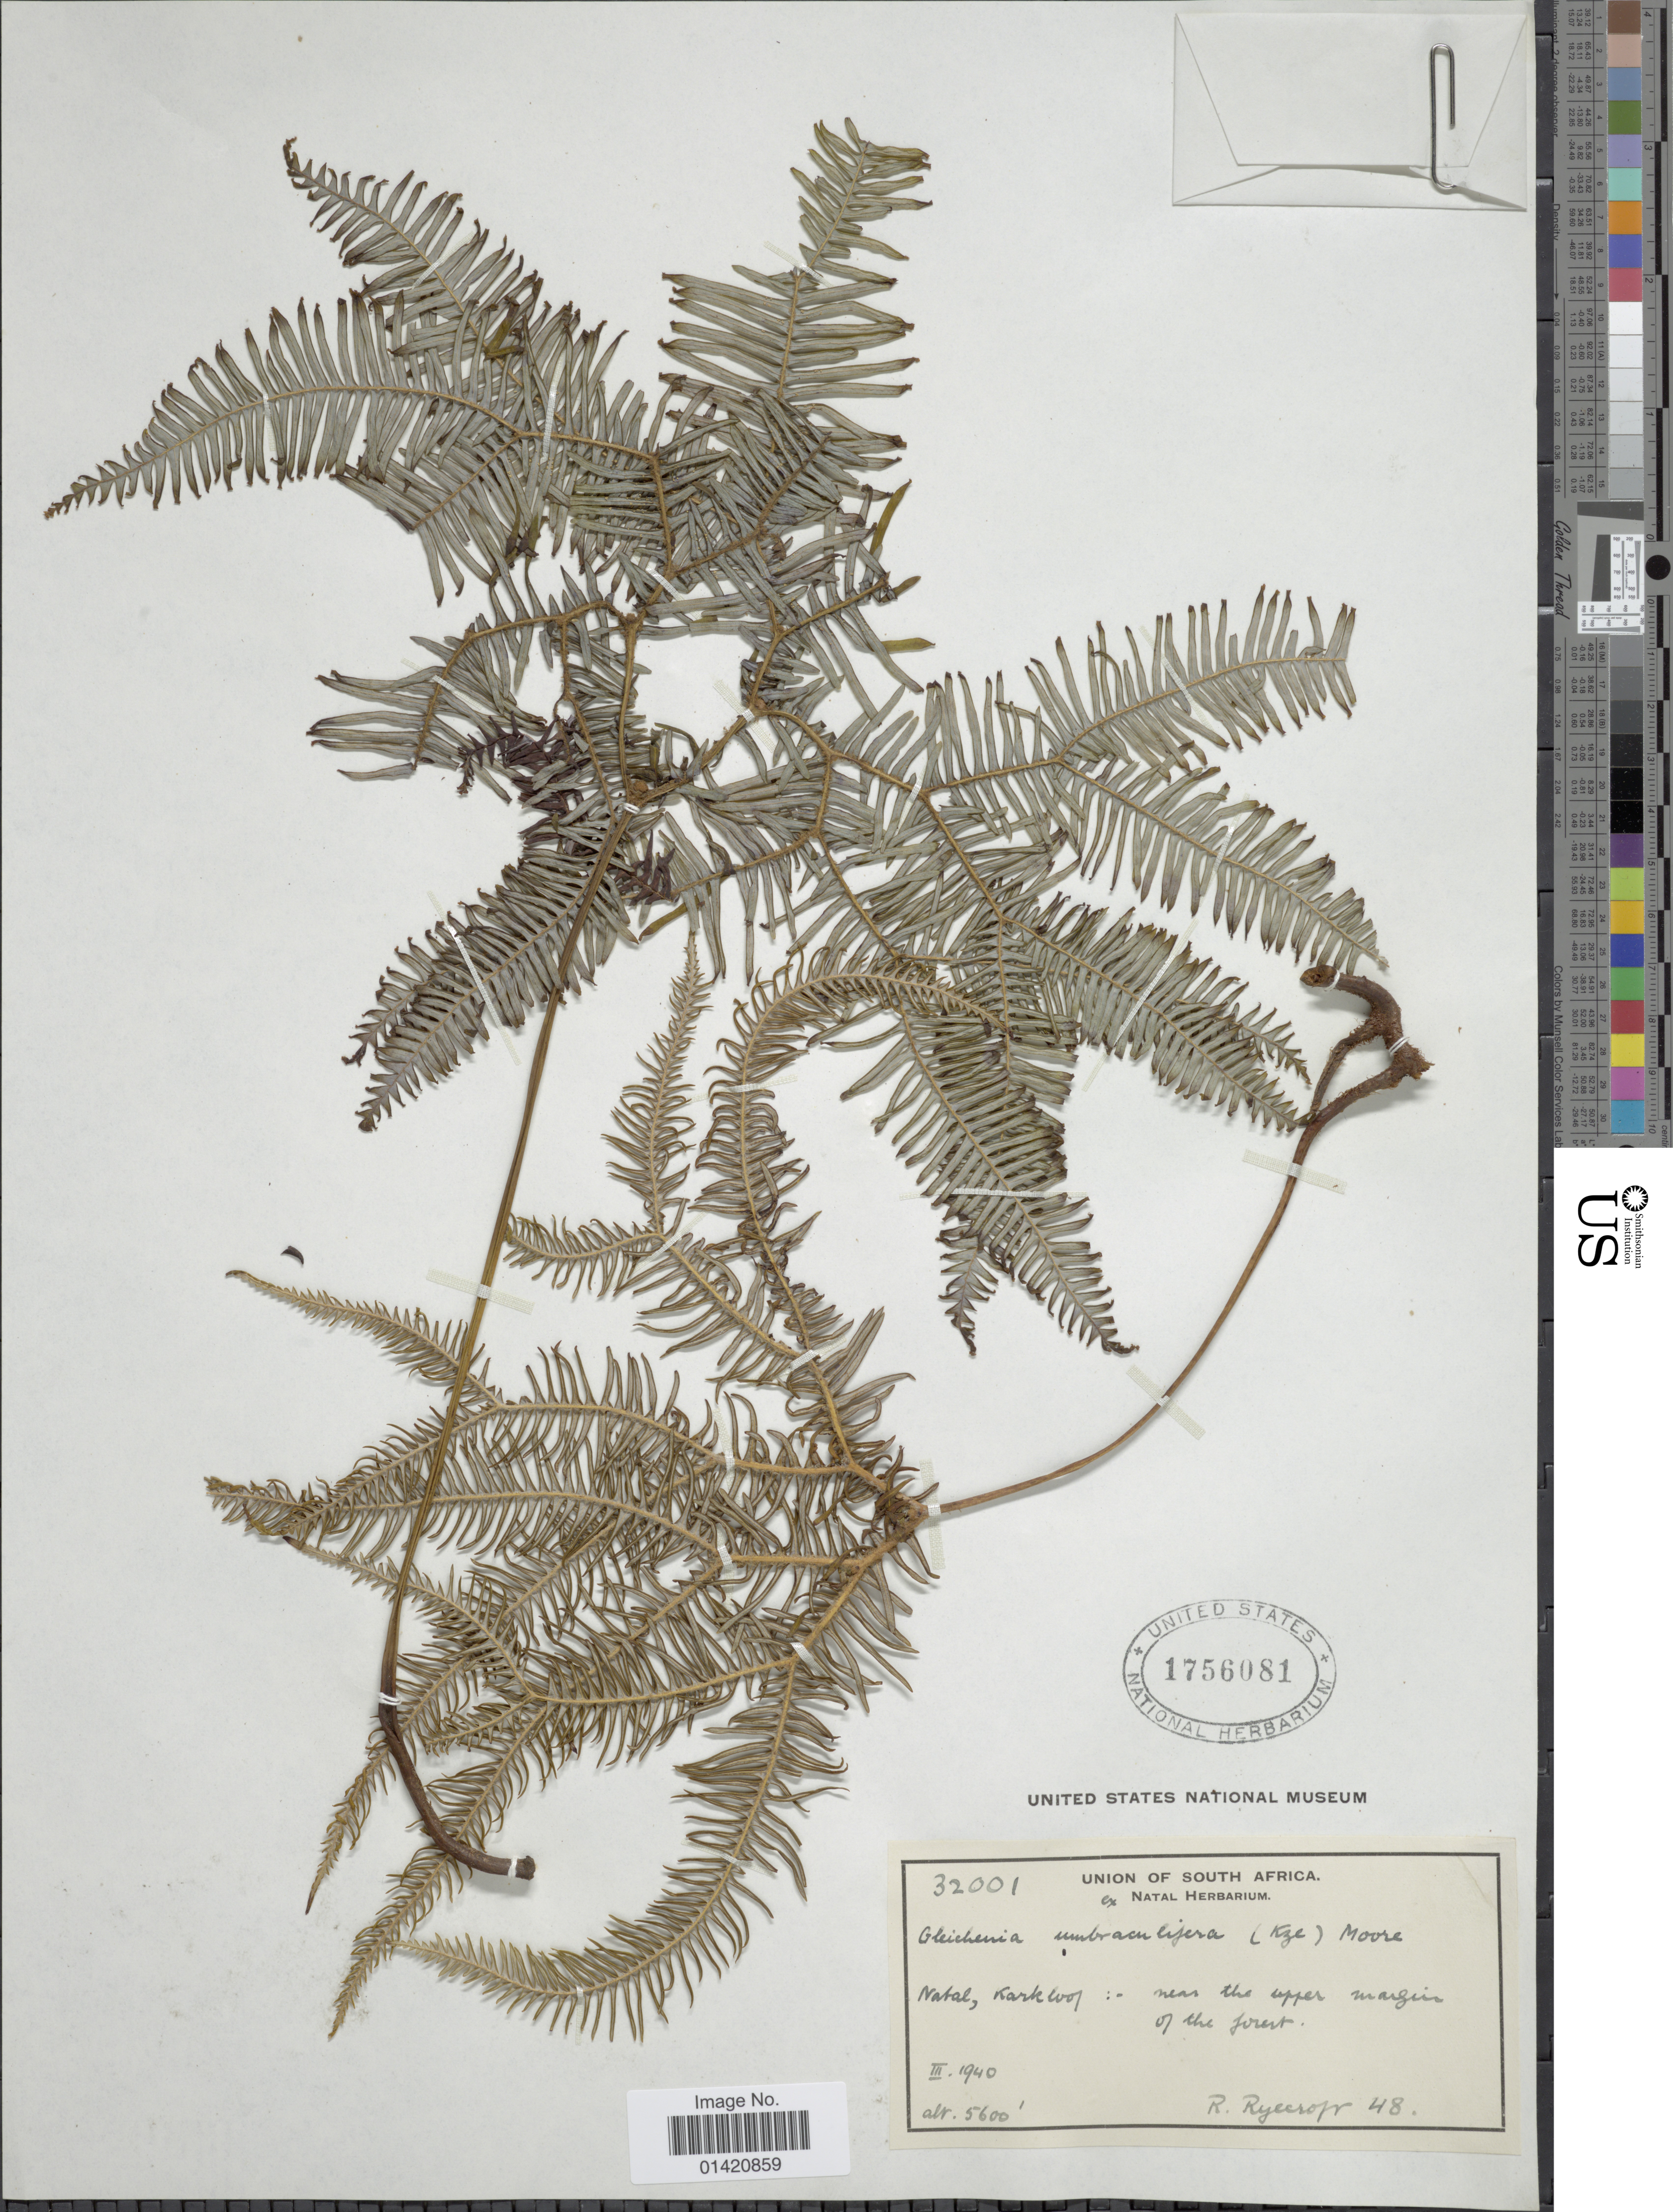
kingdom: Plantae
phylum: Tracheophyta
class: Polypodiopsida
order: Gleicheniales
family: Gleicheniaceae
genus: Dicranopteris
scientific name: Dicranopteris linearis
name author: (Burm. f.) Underw.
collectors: R. Ryecrofer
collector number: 48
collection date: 1940-03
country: South Africa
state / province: KwaZulu-Natal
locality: Natal, Karkloof: -near the upper margin of the forest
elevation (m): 1707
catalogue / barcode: US 1756081